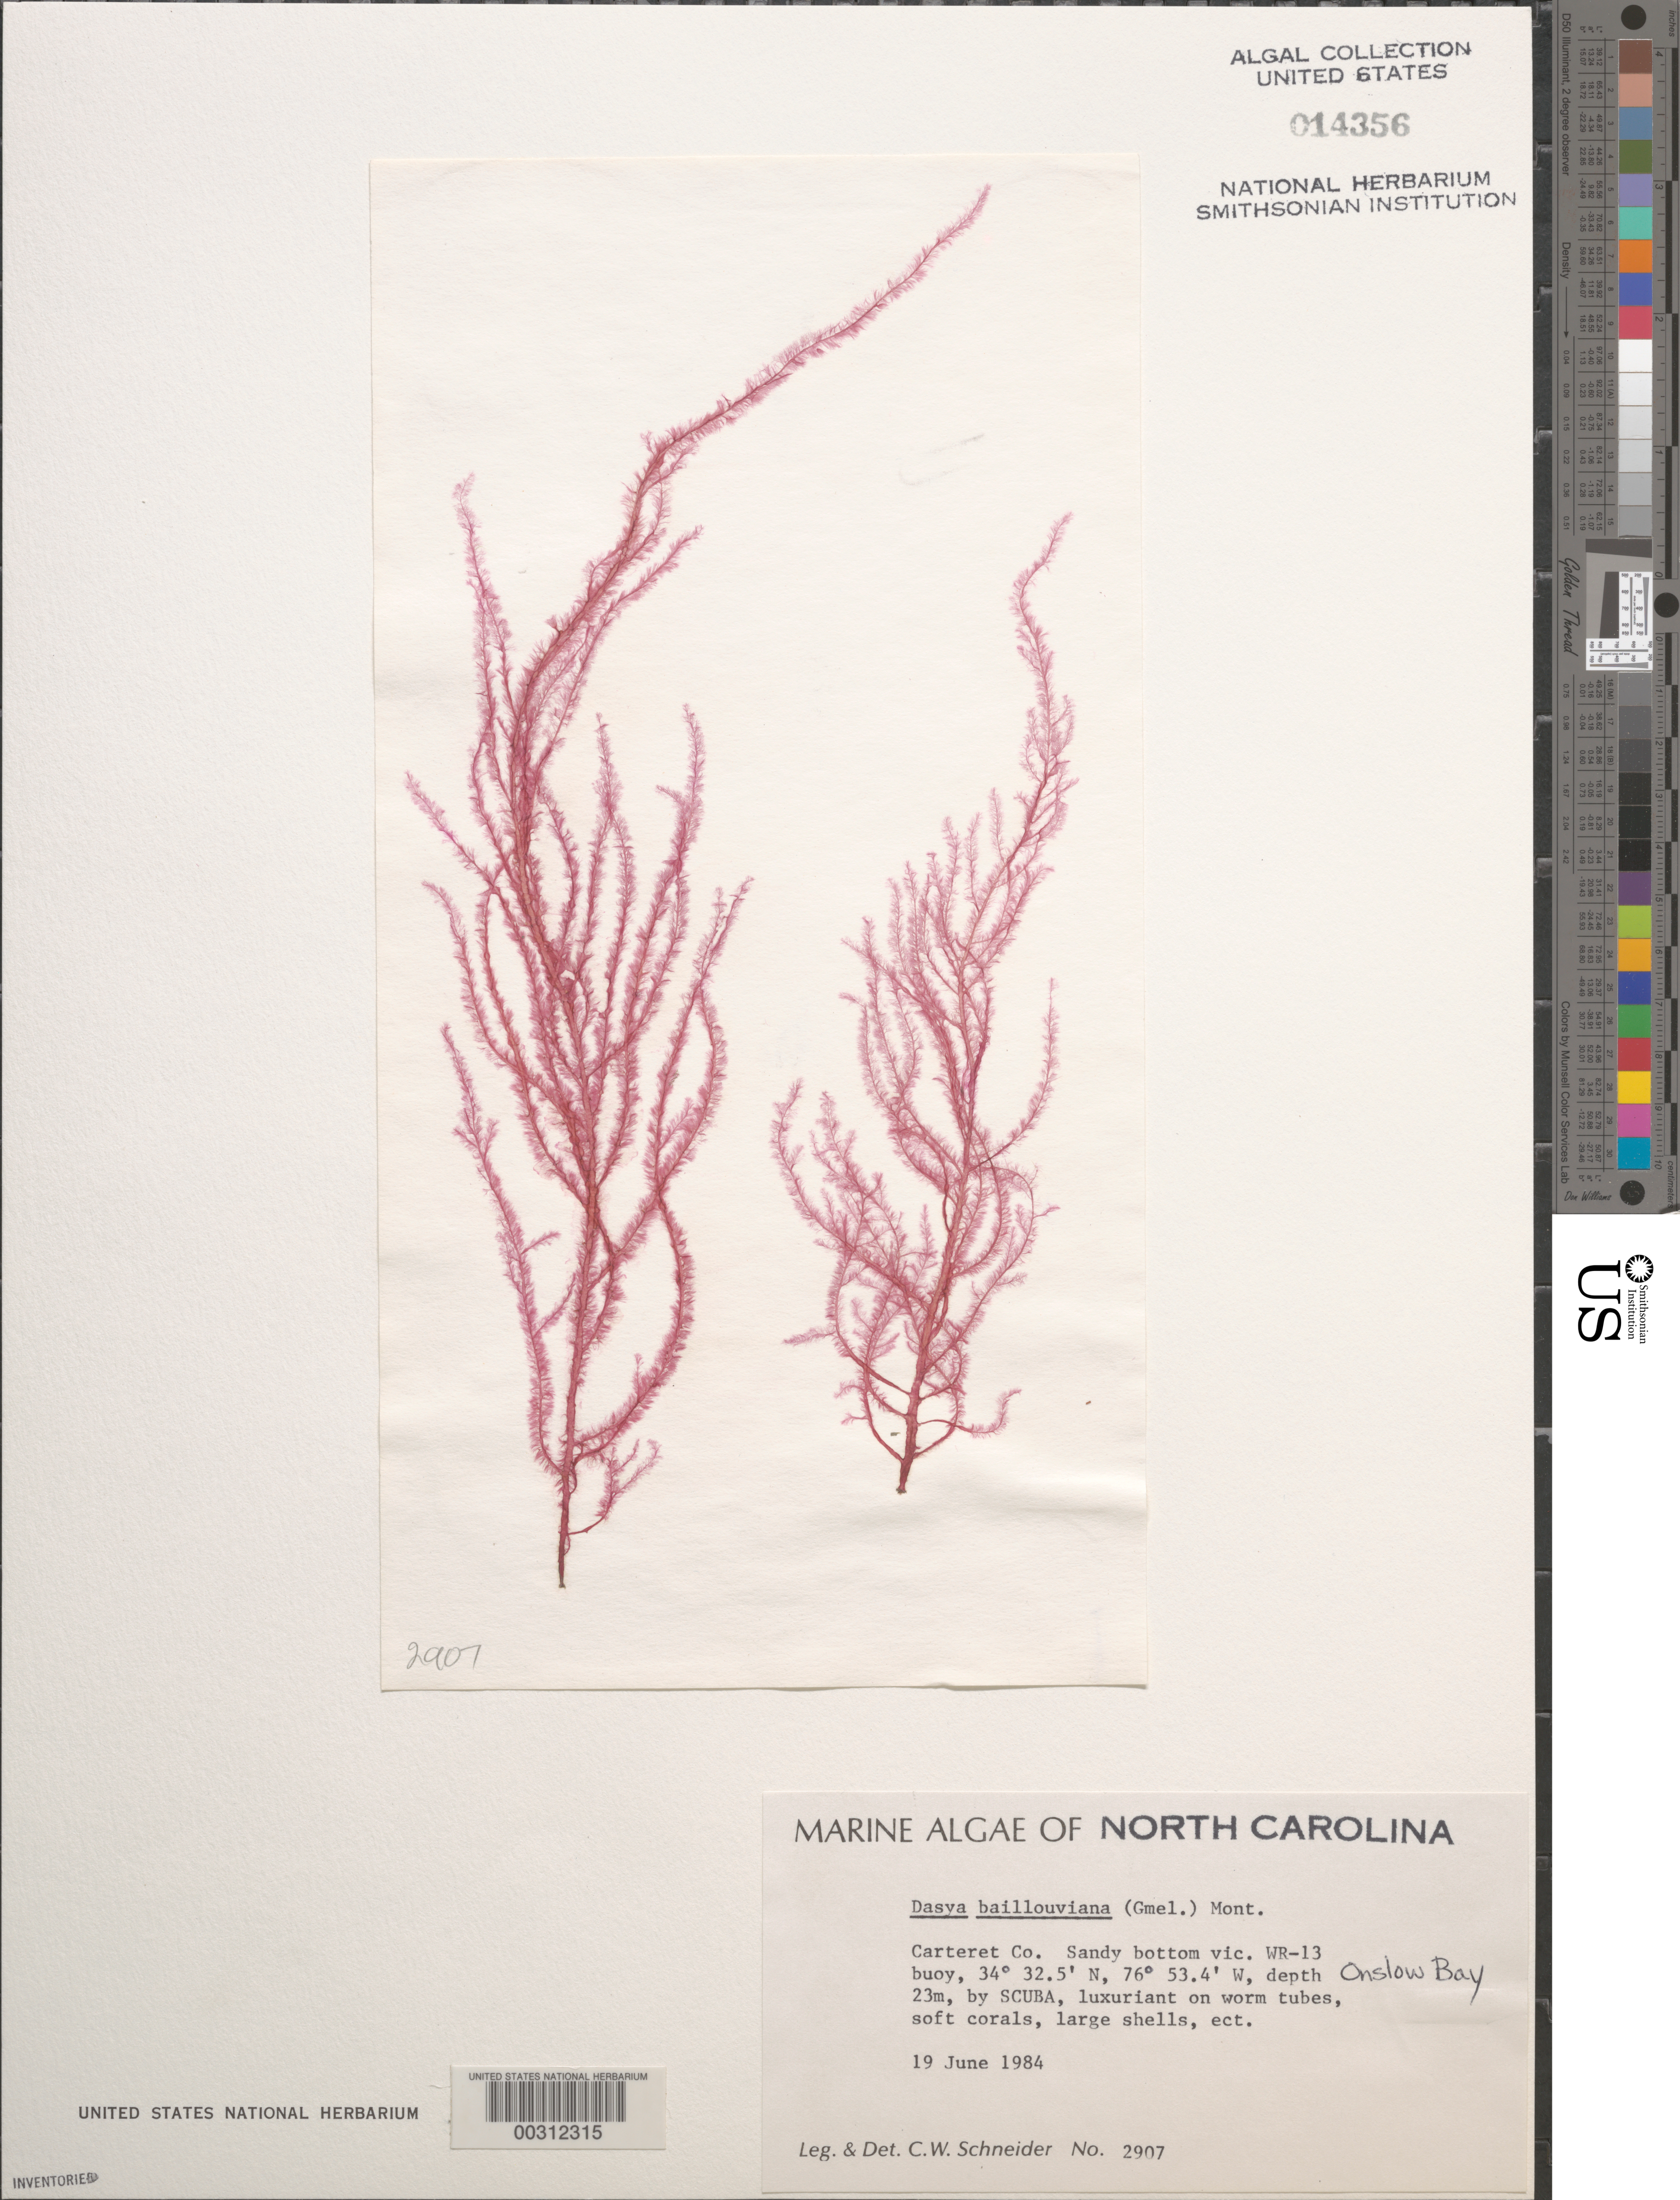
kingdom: Plantae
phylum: Rhodophyta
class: Florideophyceae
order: Ceramiales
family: Dasyaceae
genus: Dasya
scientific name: Dasya pedicellata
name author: (C. Agardh) C. Agardh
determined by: Algae name updating Project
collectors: C. W. Schneider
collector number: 2907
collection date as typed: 19 Jun 1984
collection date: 1984-06-19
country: United States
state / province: North Carolina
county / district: Carteret County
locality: Onslow Bay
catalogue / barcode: US 14356